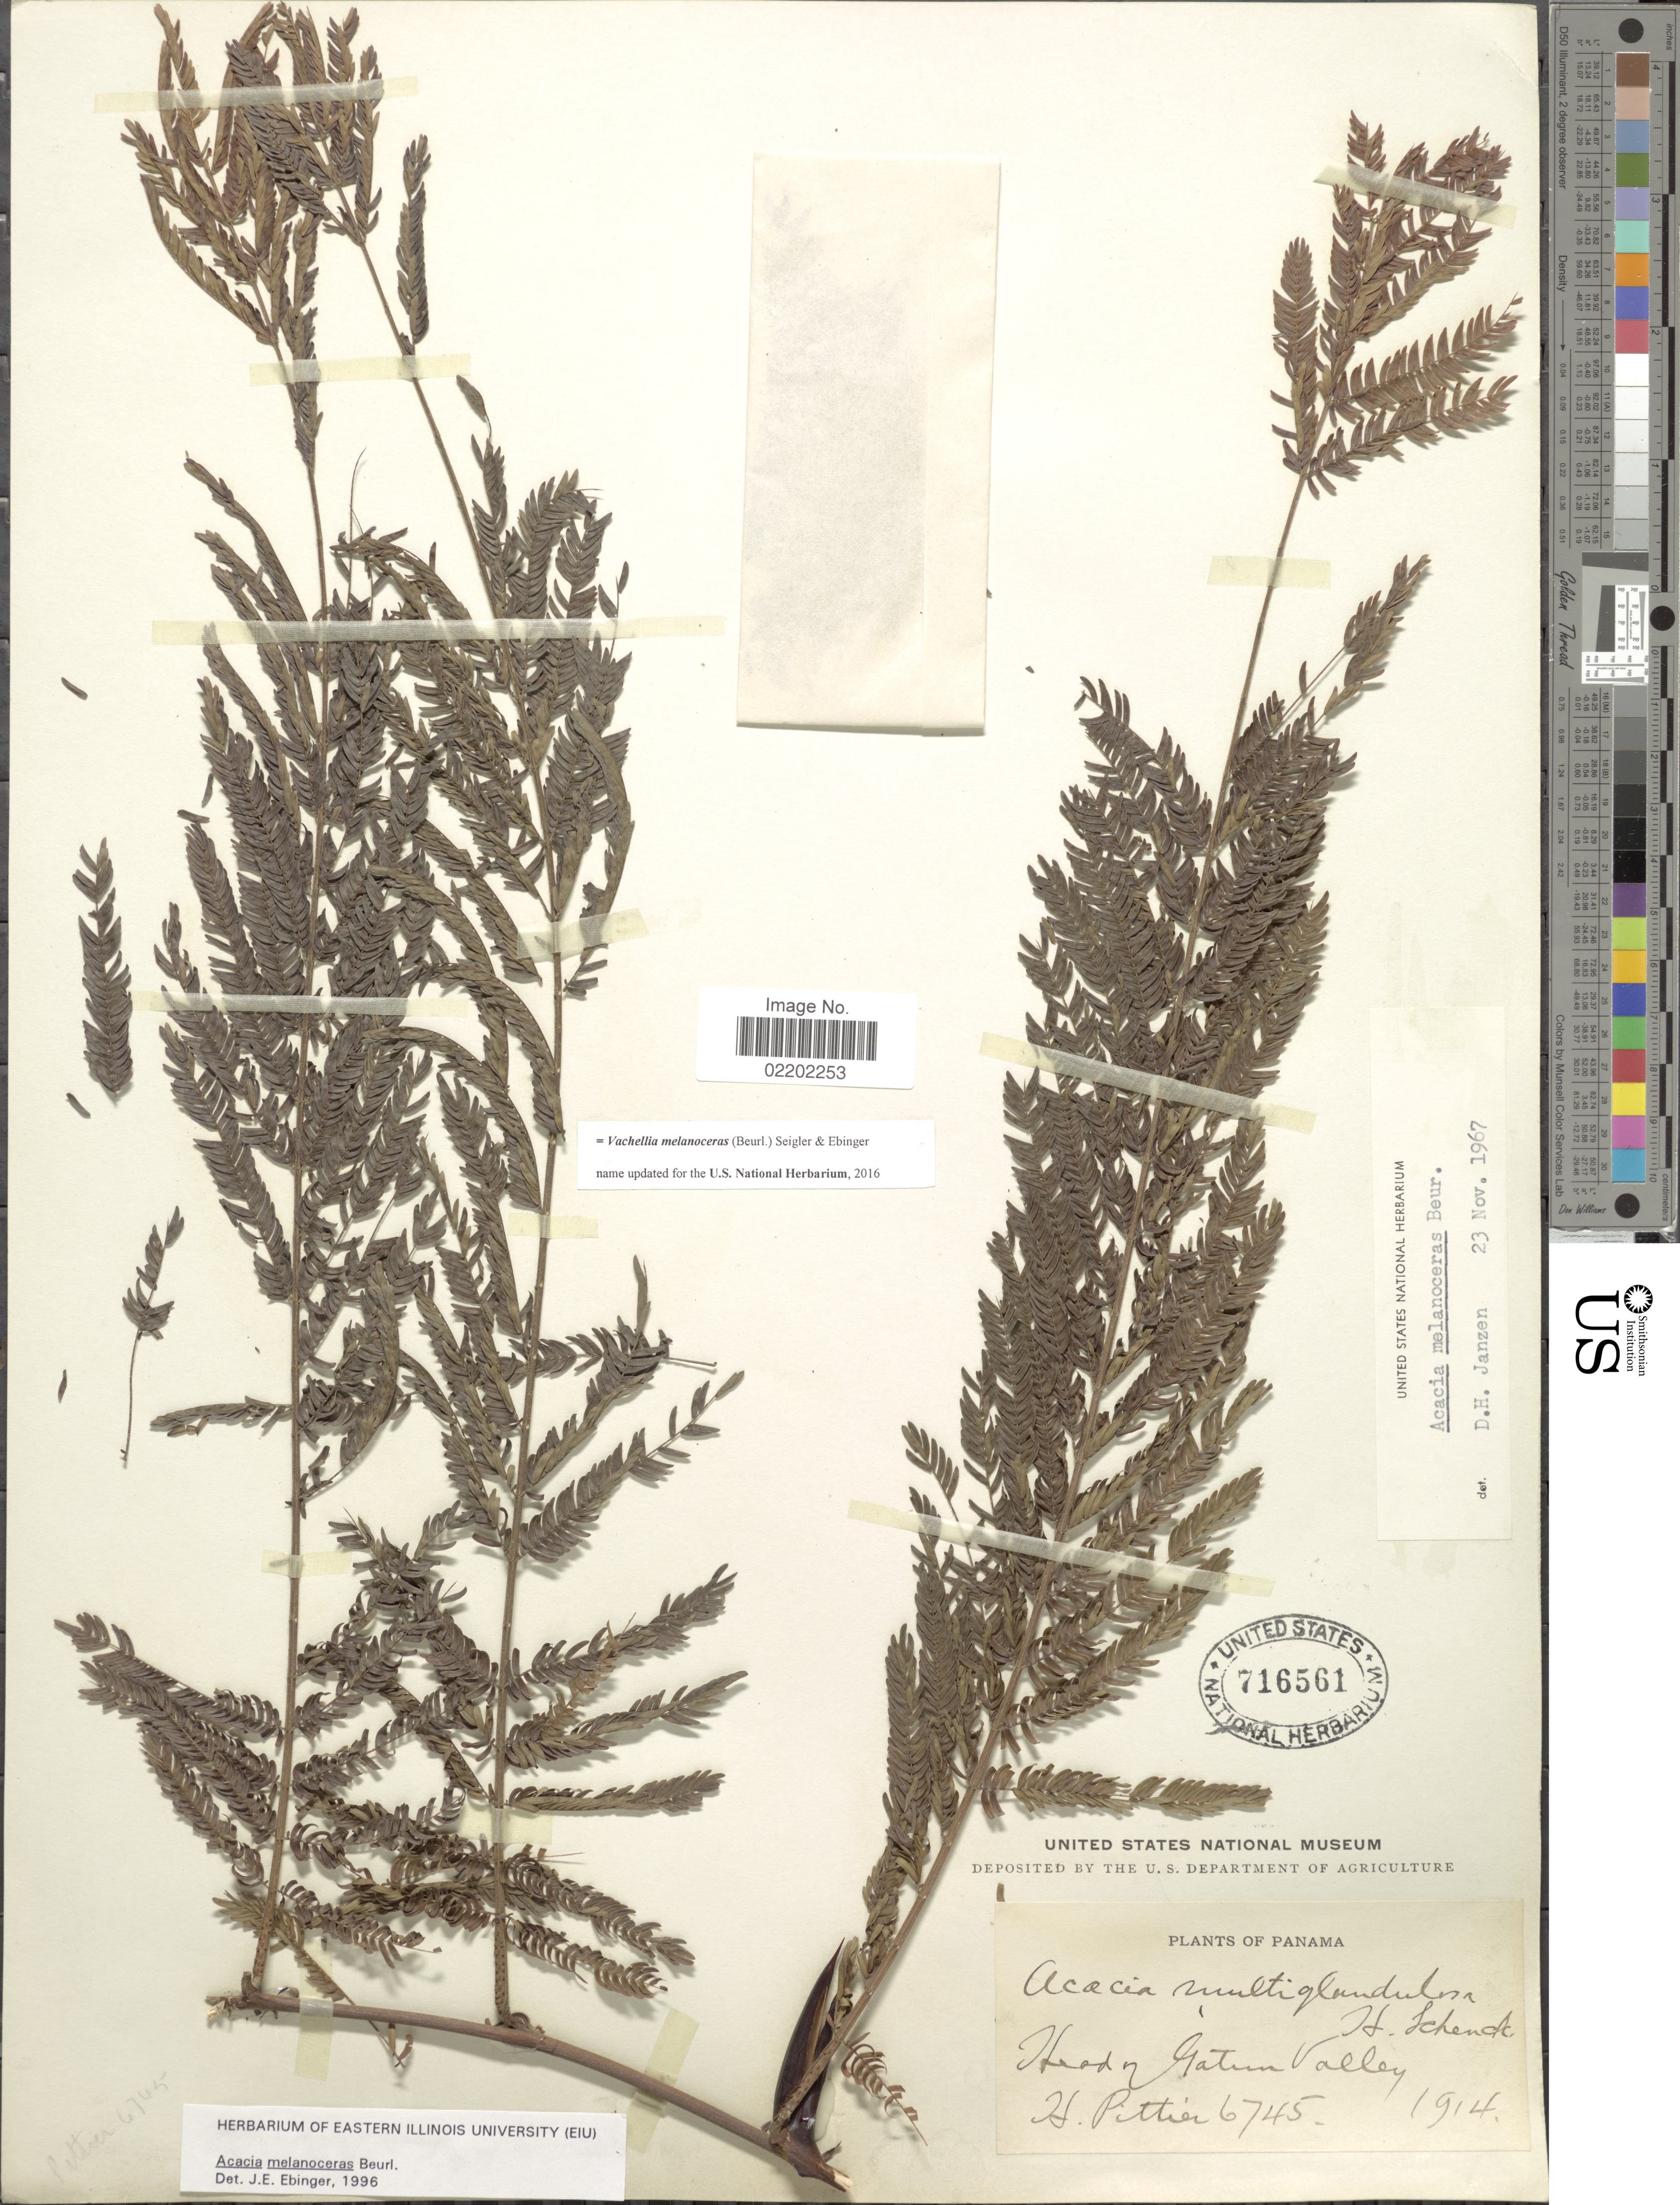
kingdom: Plantae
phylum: Tracheophyta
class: Magnoliopsida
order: Fabales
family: Fabaceae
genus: Vachellia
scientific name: Vachellia melanoceras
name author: (Beurl.) Seigler & Ebinger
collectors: H. F. Pittier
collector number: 6745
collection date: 1914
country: Panama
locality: Head of Gatun Valley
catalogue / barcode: US 716561